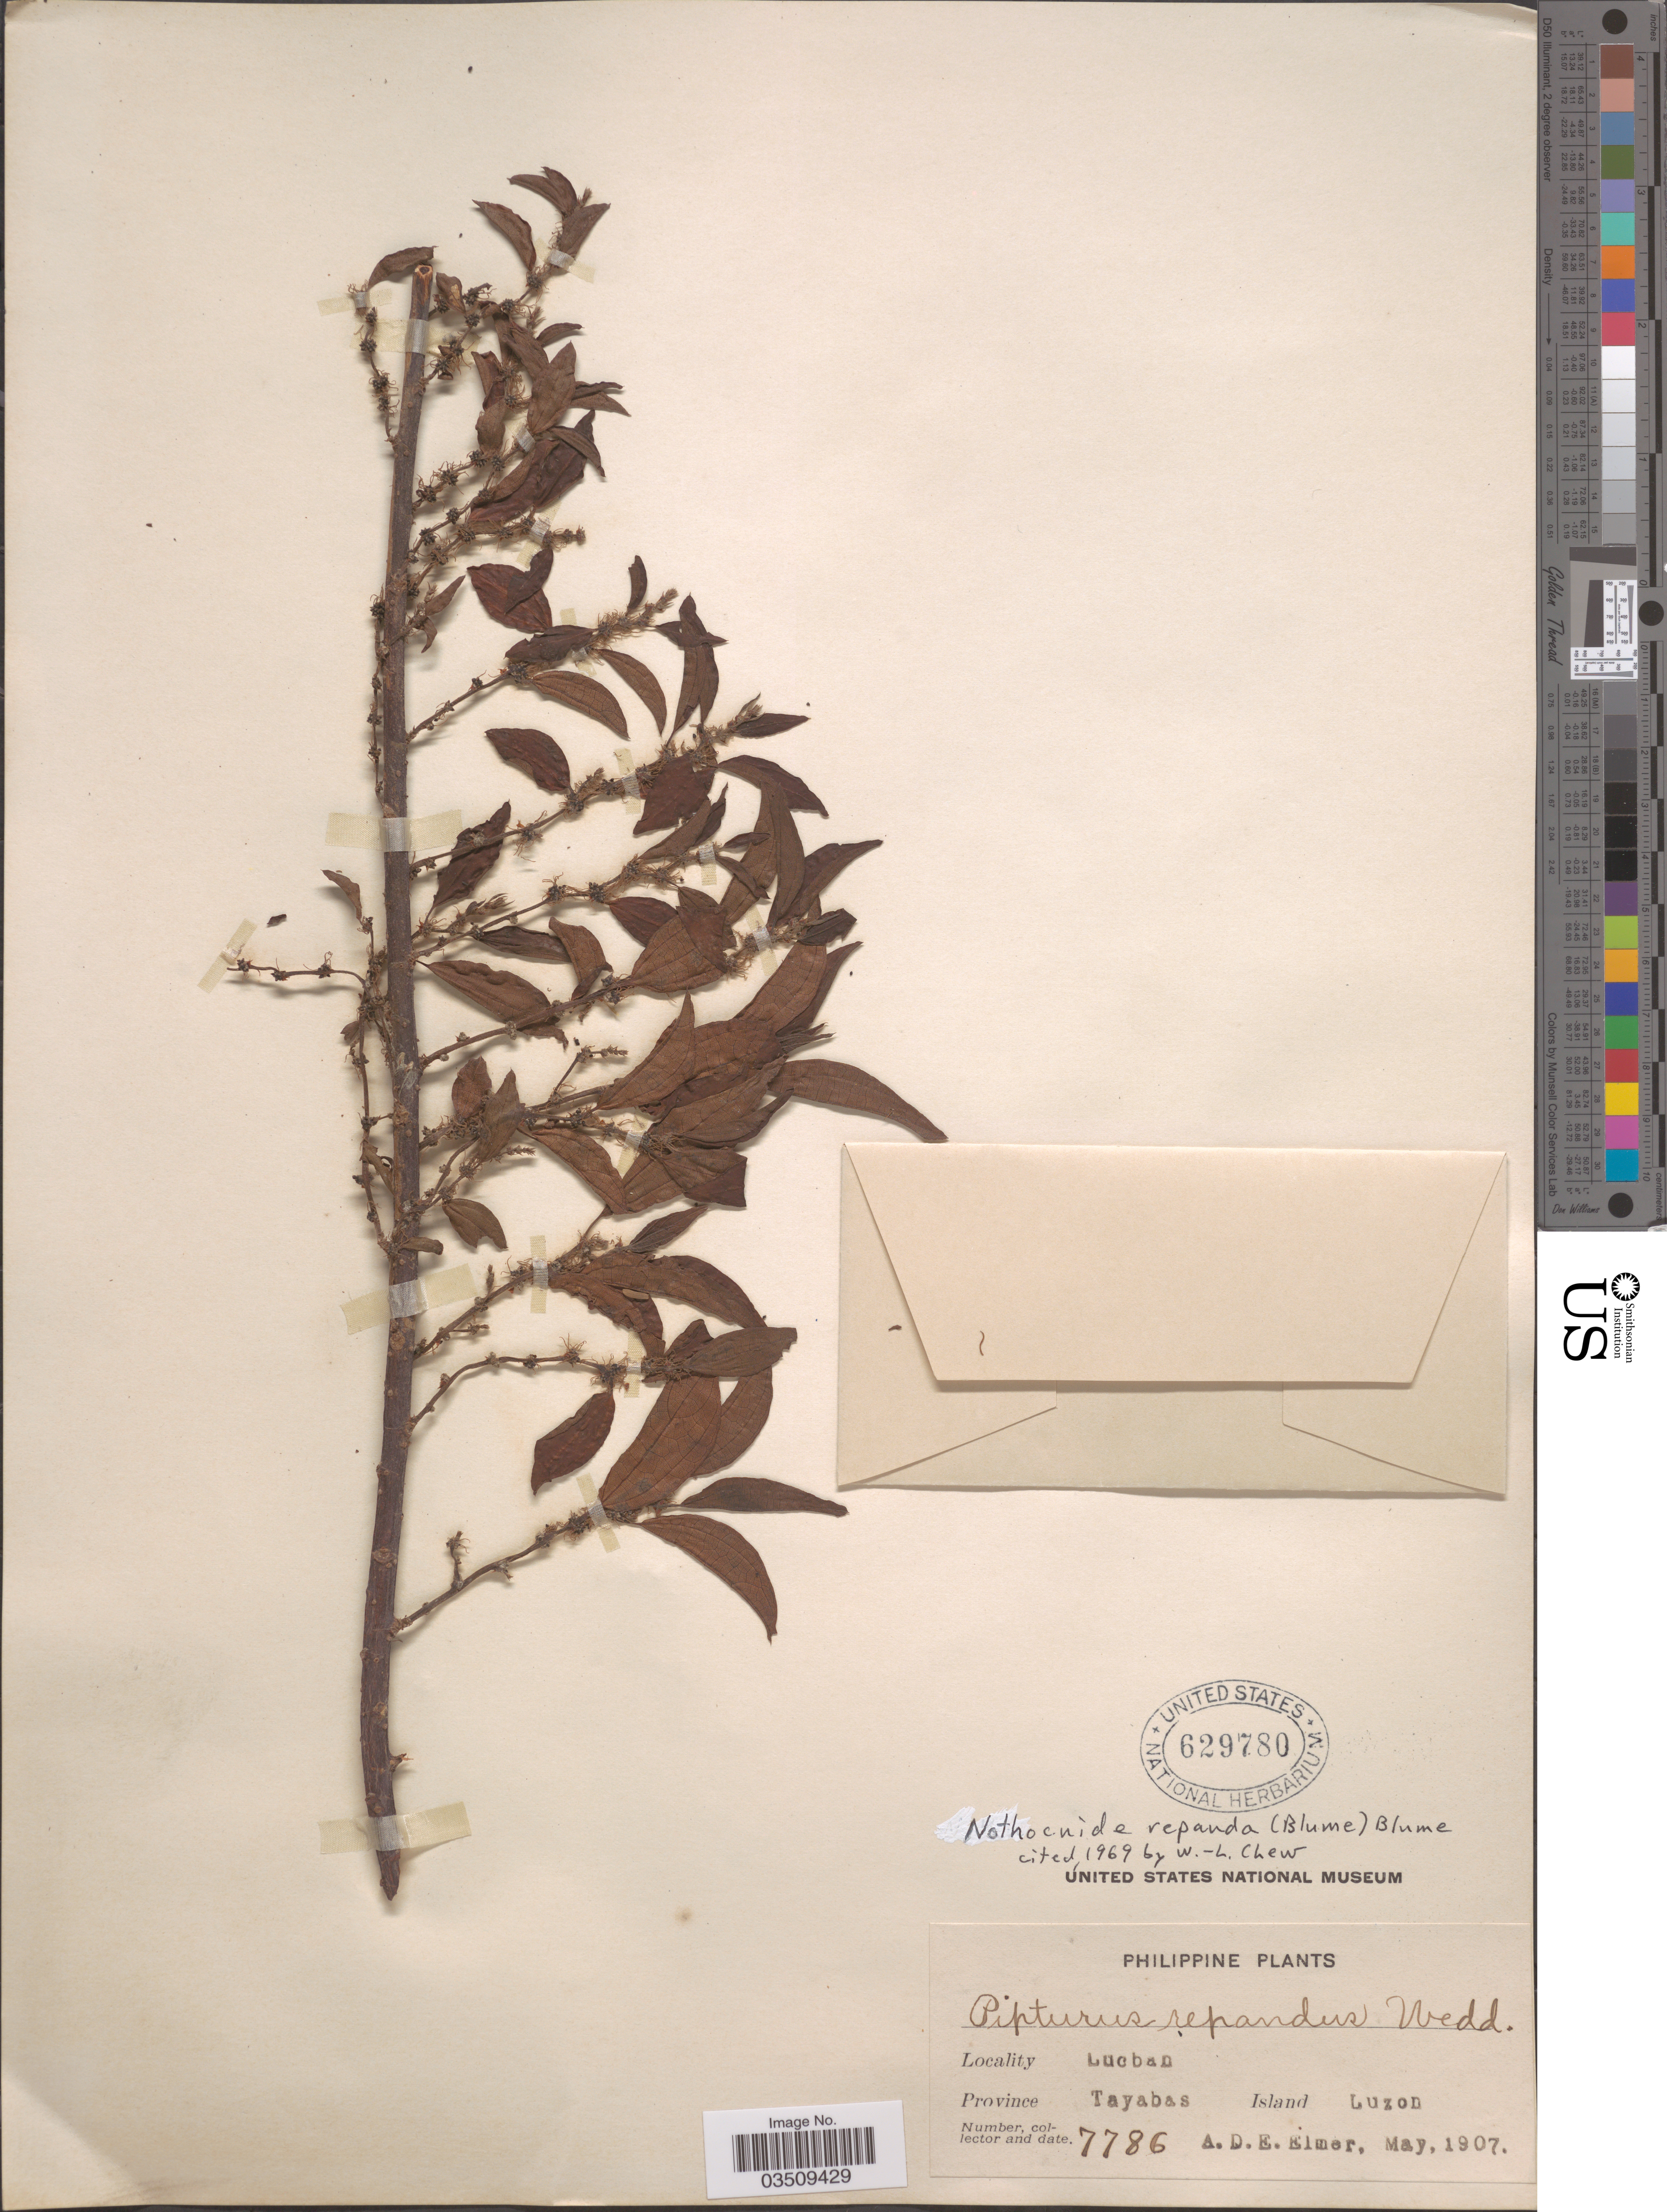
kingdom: Plantae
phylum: Tracheophyta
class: Magnoliopsida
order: Rosales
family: Urticaceae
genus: Nothocnide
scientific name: Nothocnide repanda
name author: (Blume) Blume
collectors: A. D. E. Elmer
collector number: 7786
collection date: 1907-05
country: Philippines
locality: Lucban. Province Tayabas. Island Luzon.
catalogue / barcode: US 629780